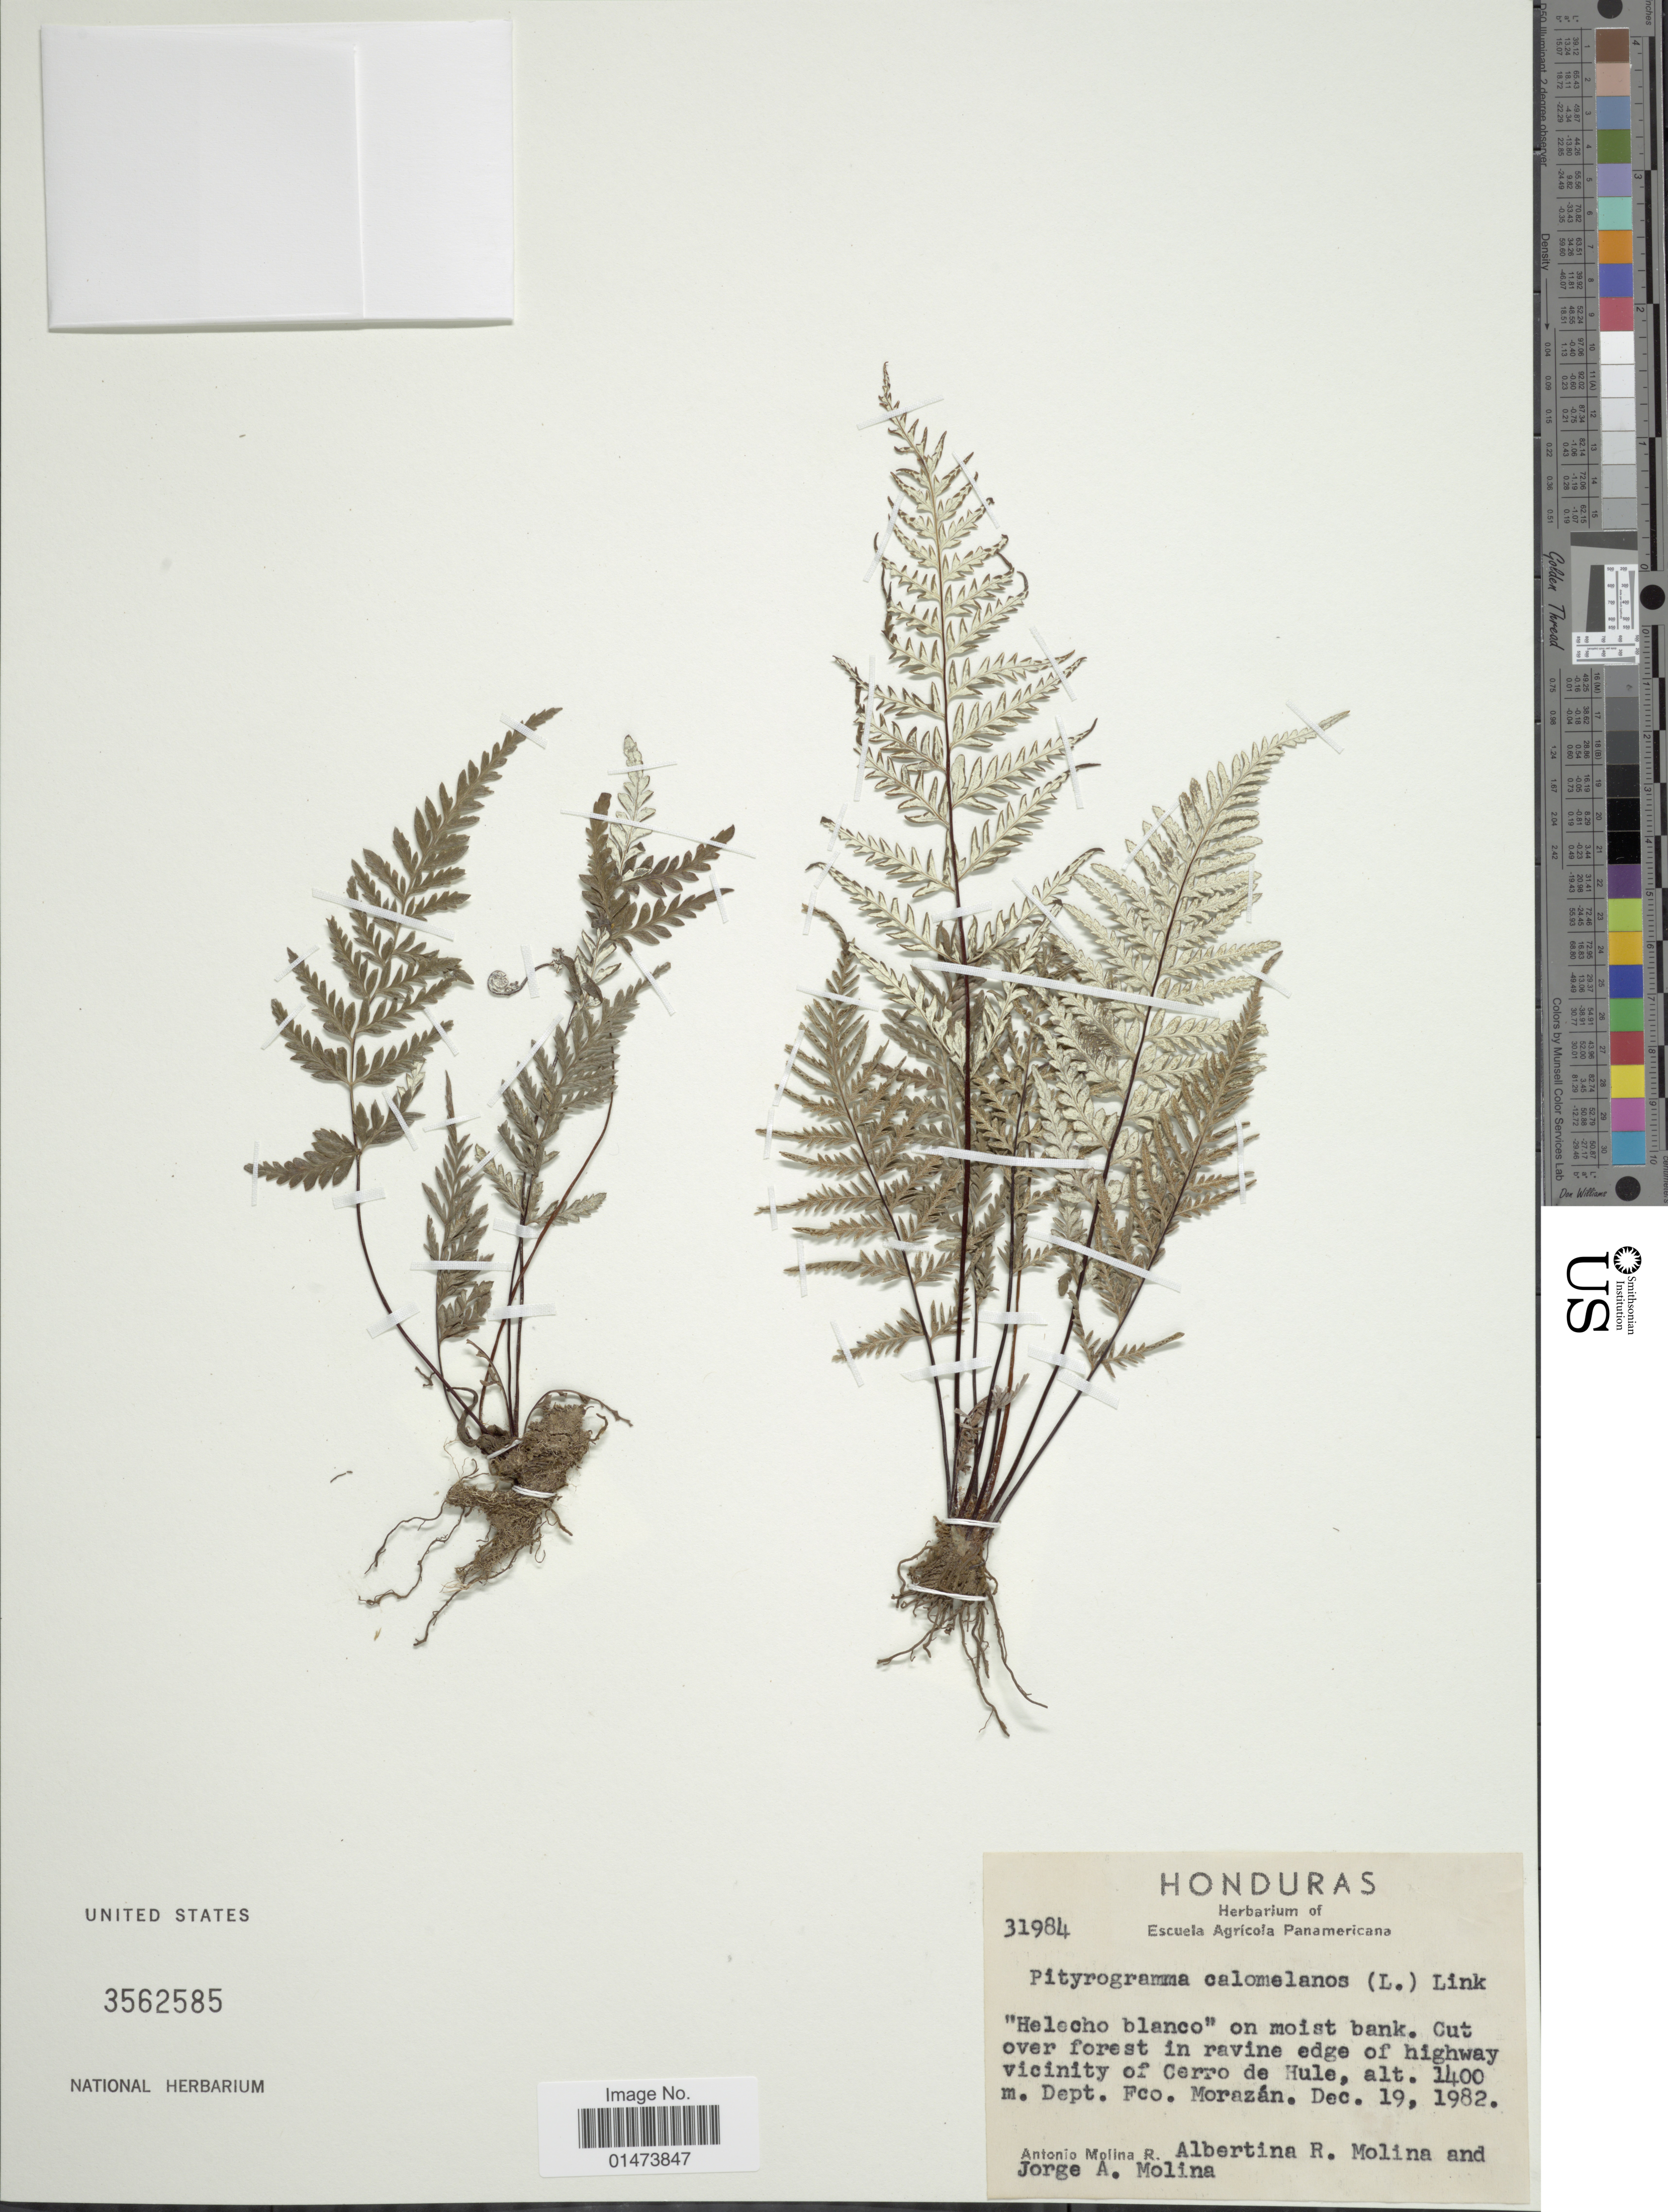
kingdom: Plantae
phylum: Tracheophyta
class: Polypodiopsida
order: Polypodiales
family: Pteridaceae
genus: Pityrogramma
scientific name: Pityrogramma calomelanos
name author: (L.) Link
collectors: A. Molina R., A. R. Molina & J. A. Molina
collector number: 31984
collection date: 1982-12-19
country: Honduras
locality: Helecho blanco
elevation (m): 1400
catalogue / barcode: US 3562585